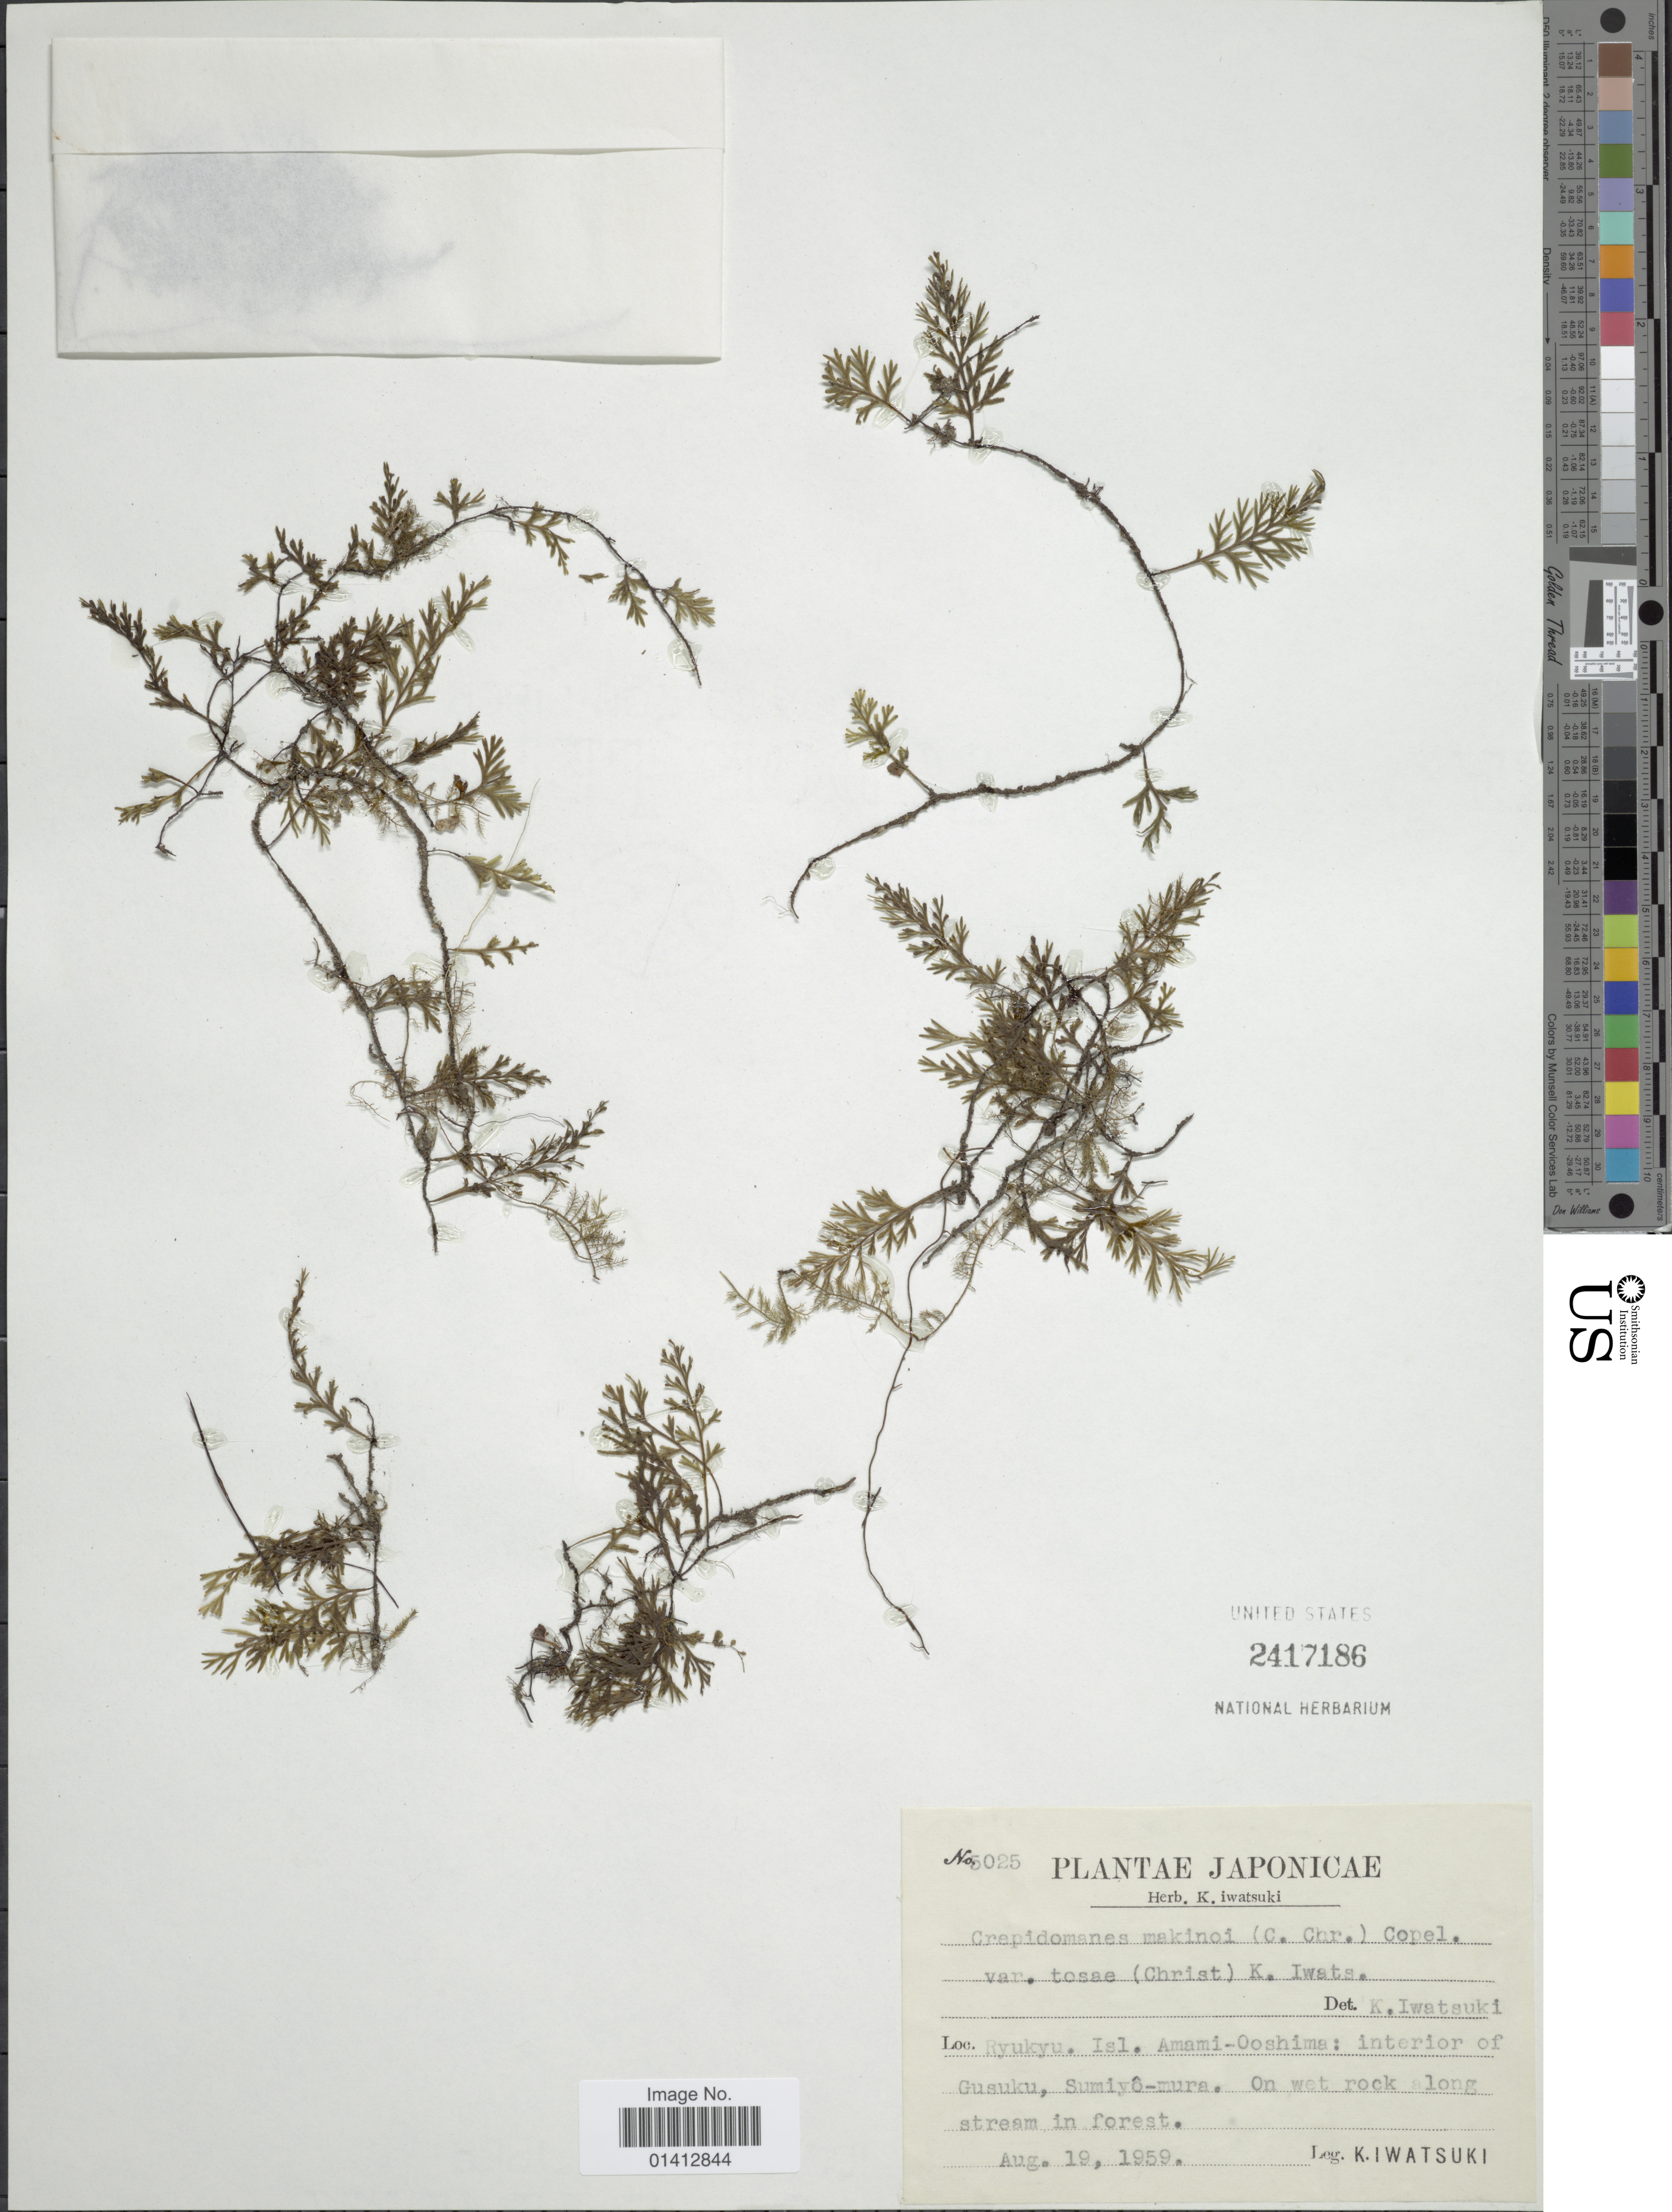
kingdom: Plantae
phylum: Tracheophyta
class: Polypodiopsida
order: Hymenophyllales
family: Hymenophyllaceae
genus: Crepidomanes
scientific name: Crepidomanes makinoi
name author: (C. Chr.) Copel.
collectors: K. Iwatsuki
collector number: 5025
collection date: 1959-08-19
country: Japan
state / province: Okinawa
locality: Ryukyu Isl Amami-Ooshima: interior of Gusuku, Sumiyô-mura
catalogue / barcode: US 2417186